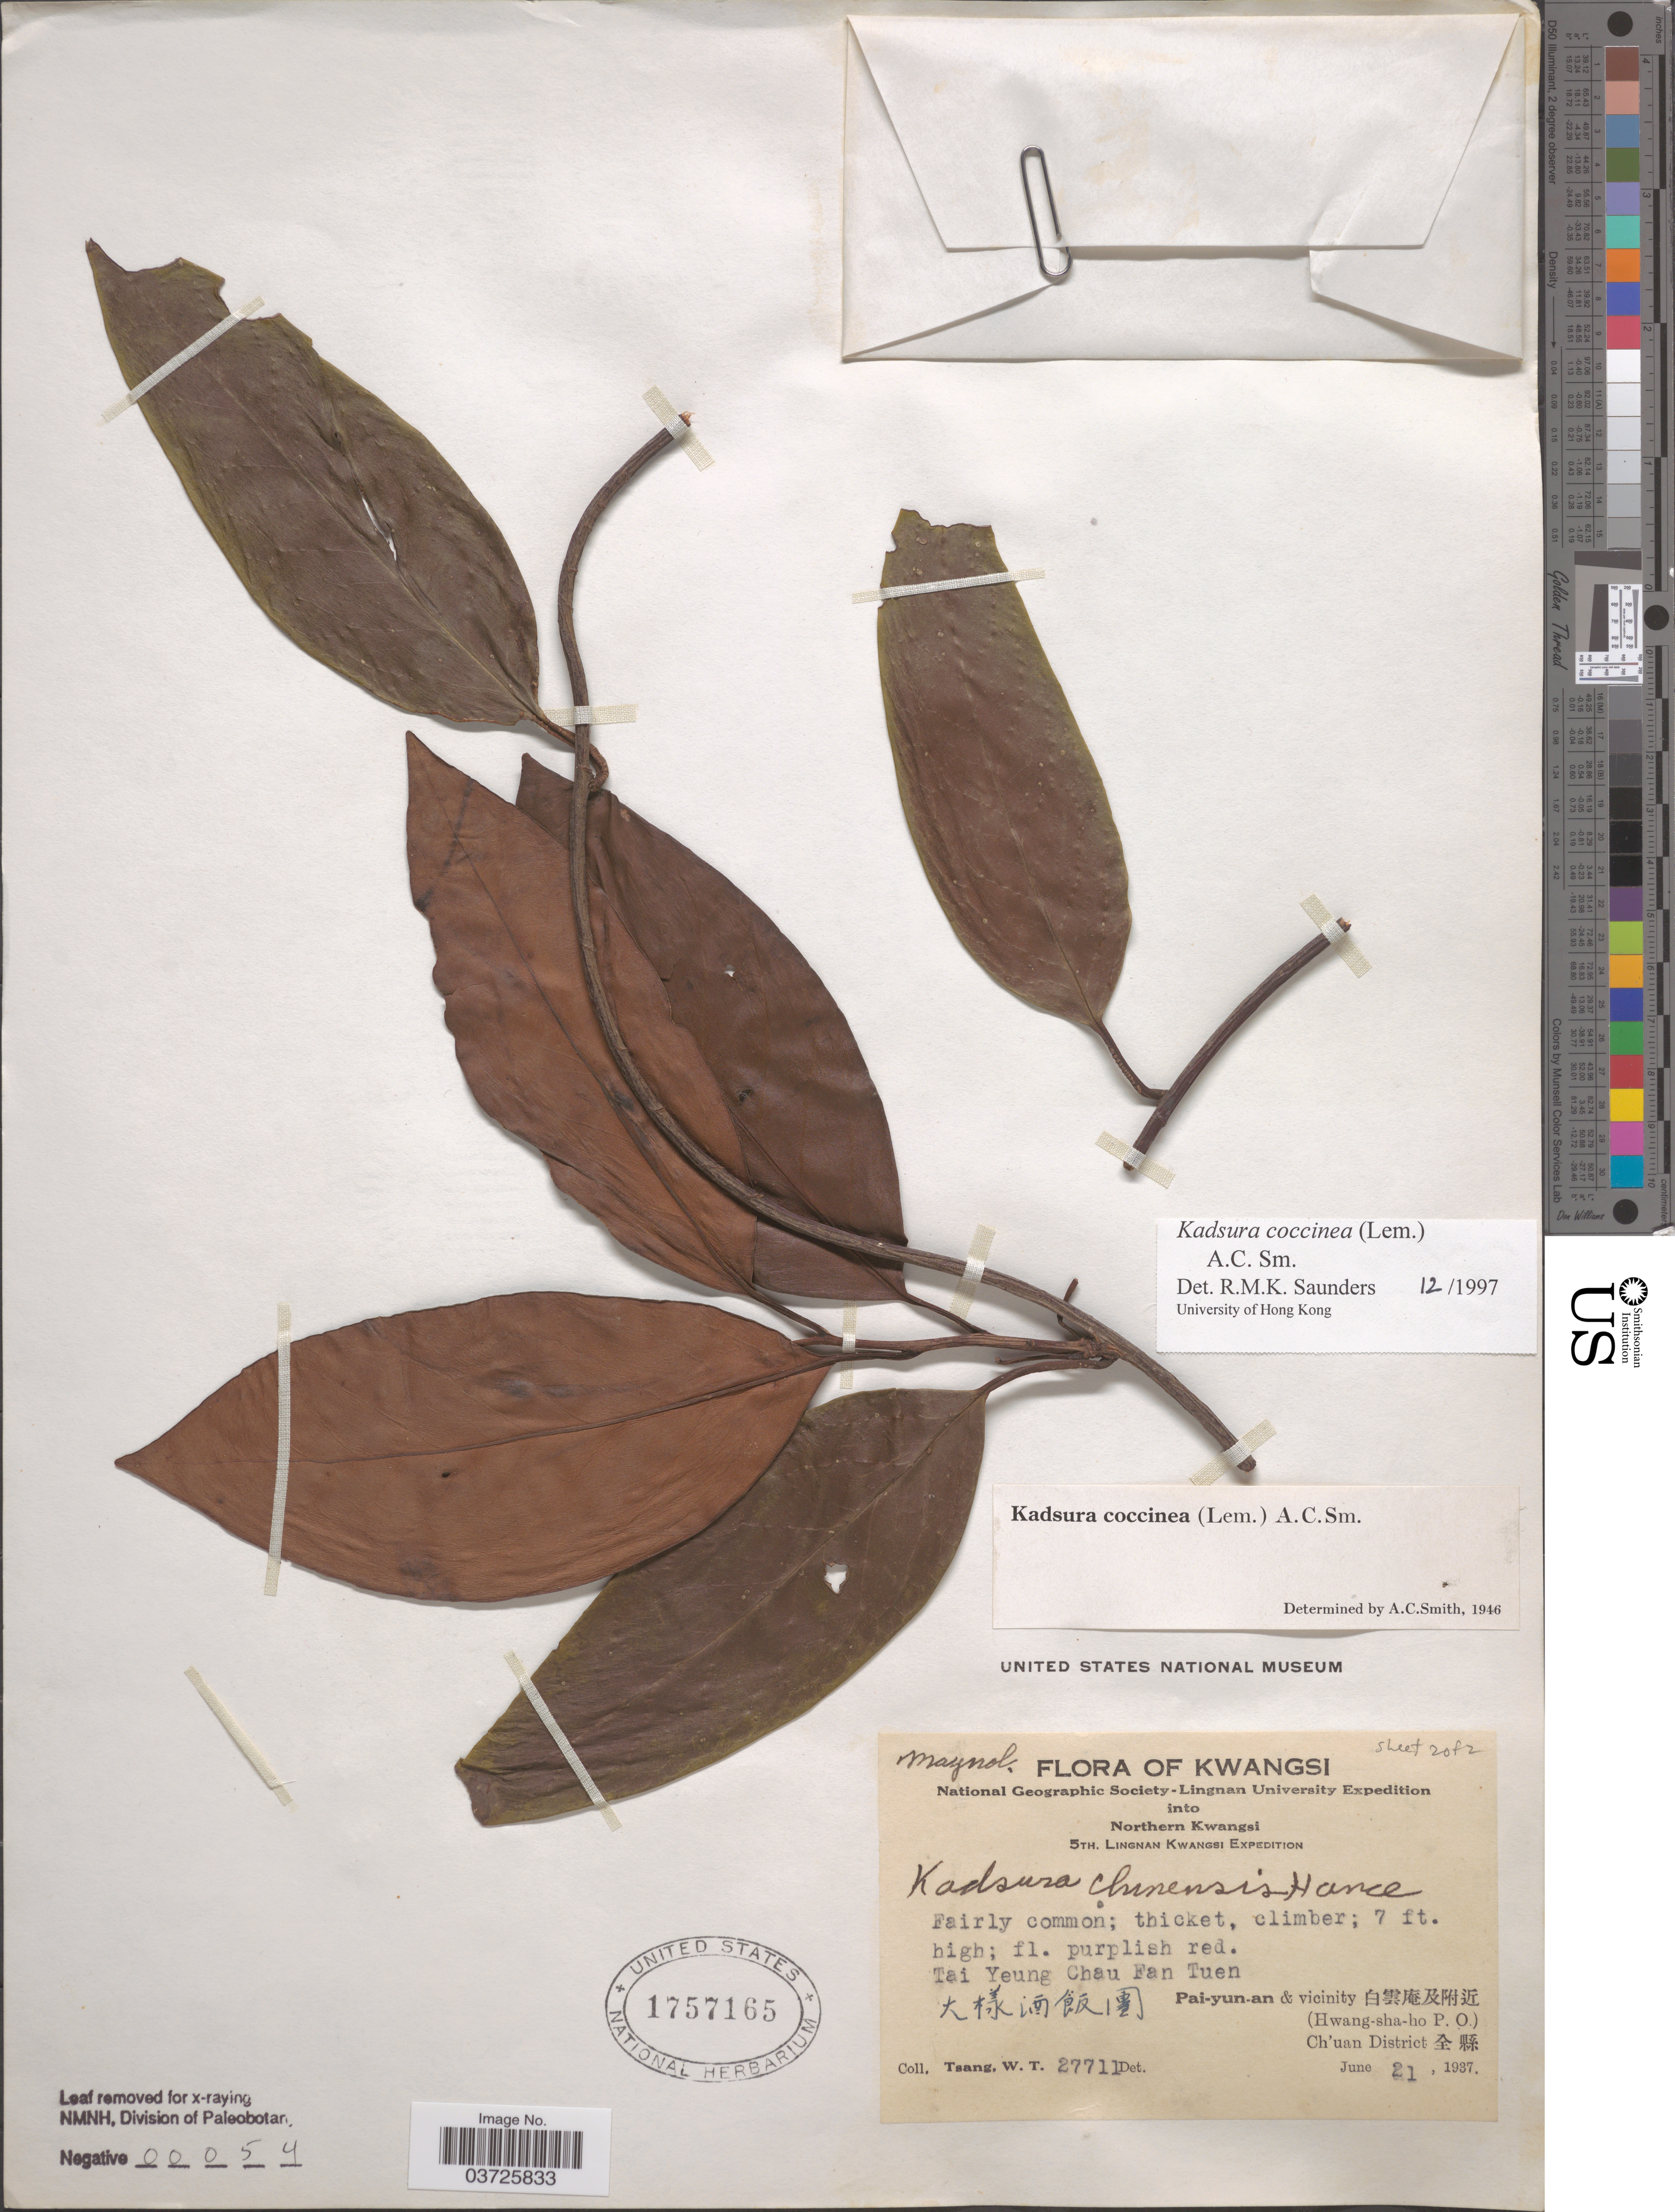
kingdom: Plantae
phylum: Tracheophyta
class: Magnoliopsida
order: Austrobaileyales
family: Schisandraceae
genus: Kadsura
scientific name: Kadsura coccinea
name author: (Lem.) A.C. Sm.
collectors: W. T. Tsang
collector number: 27711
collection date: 1937-06-21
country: China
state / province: Guangxi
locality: Kwangsi. Northern Kwangsi. Tai Yeung Chau Fan Tuen. X. Pai-yun-an & vicinity X. (Hwang-sha-ho P. O.) Ch'uan District X.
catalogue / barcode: US 1757165